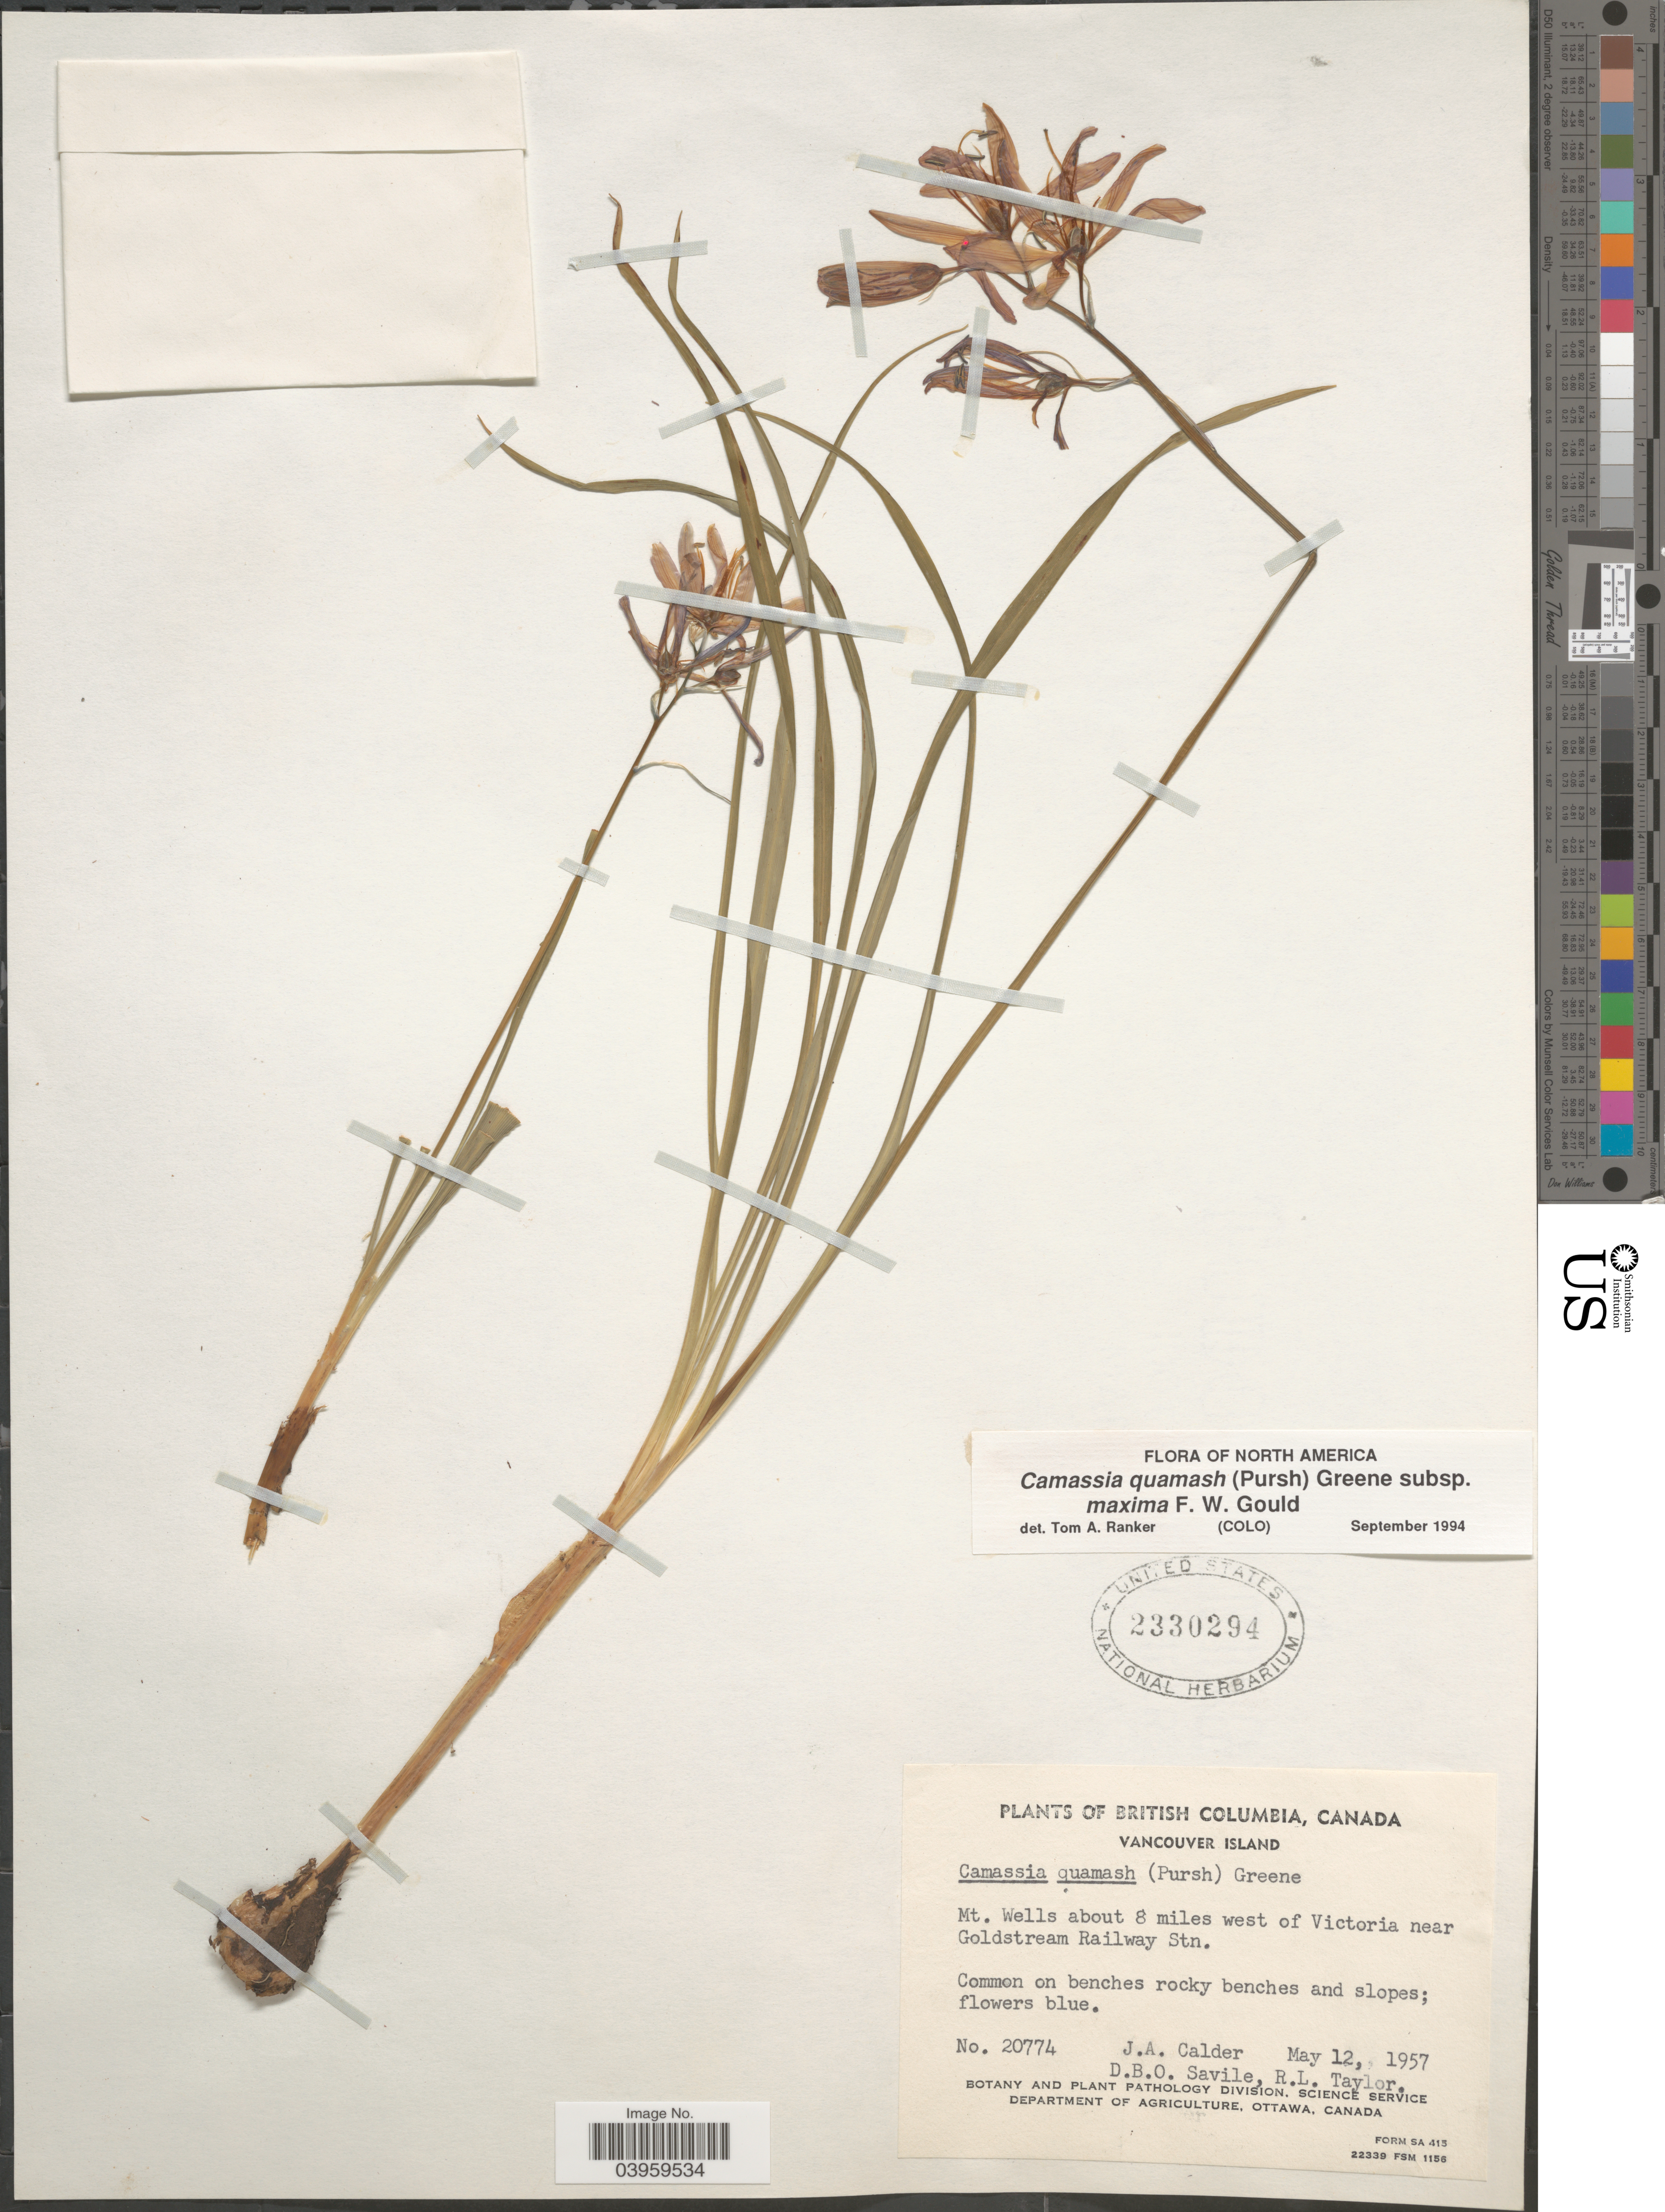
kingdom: Plantae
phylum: Tracheophyta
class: Liliopsida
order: Asparagales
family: Asparagaceae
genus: Camassia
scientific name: Camassia quamash subsp. maxima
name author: Gould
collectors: J. A. Calder, D. Savile & R. Taylor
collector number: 20774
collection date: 1957-05-12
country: Canada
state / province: British Columbia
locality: Vancouver Island. Mt. Wells about 8 miles west of Victoria near Goldstream Railway Stn. On benches rocky benches and slopes.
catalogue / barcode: US 2330294